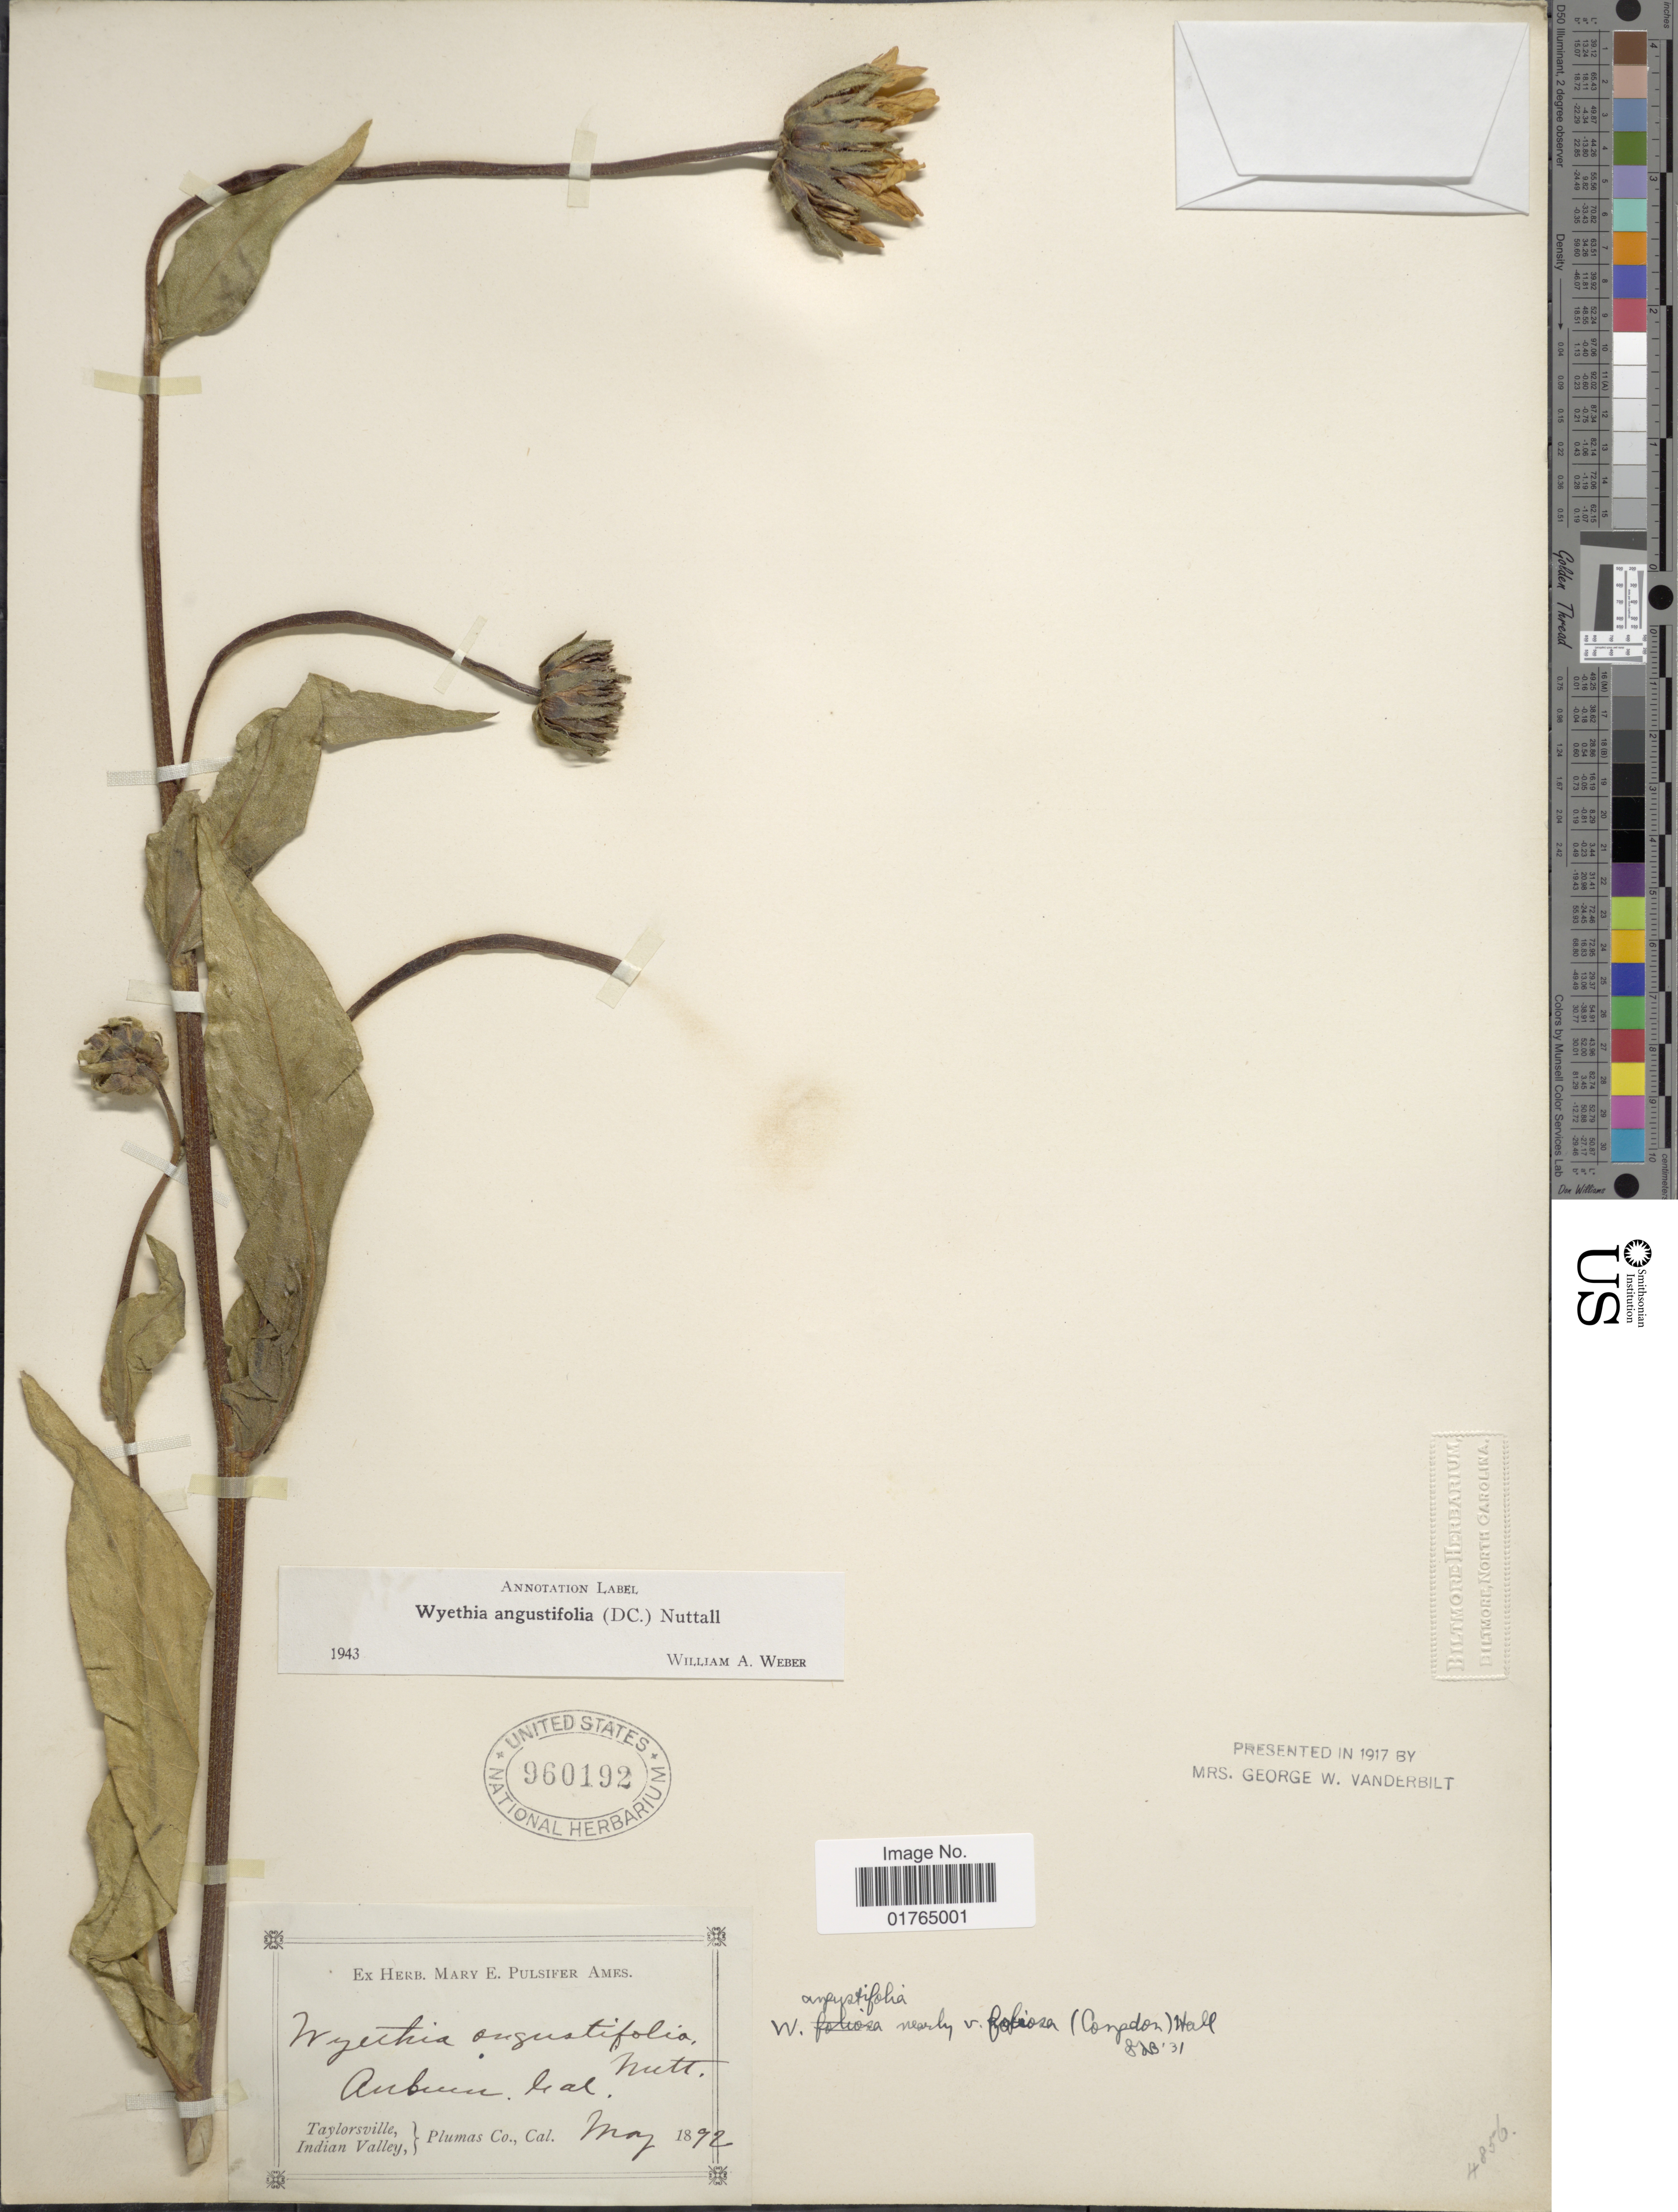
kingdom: Plantae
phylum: Tracheophyta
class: Magnoliopsida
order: Asterales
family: Asteraceae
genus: Wyethia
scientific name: Wyethia angustifolia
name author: (DC.) Nutt.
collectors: ex herb. M.E.P. Ames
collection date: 1892-05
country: United States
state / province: California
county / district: Plumas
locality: Auburn, Cal., Taylorsville, Indian Valley, Plumas Co., Cal.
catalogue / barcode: US 960192